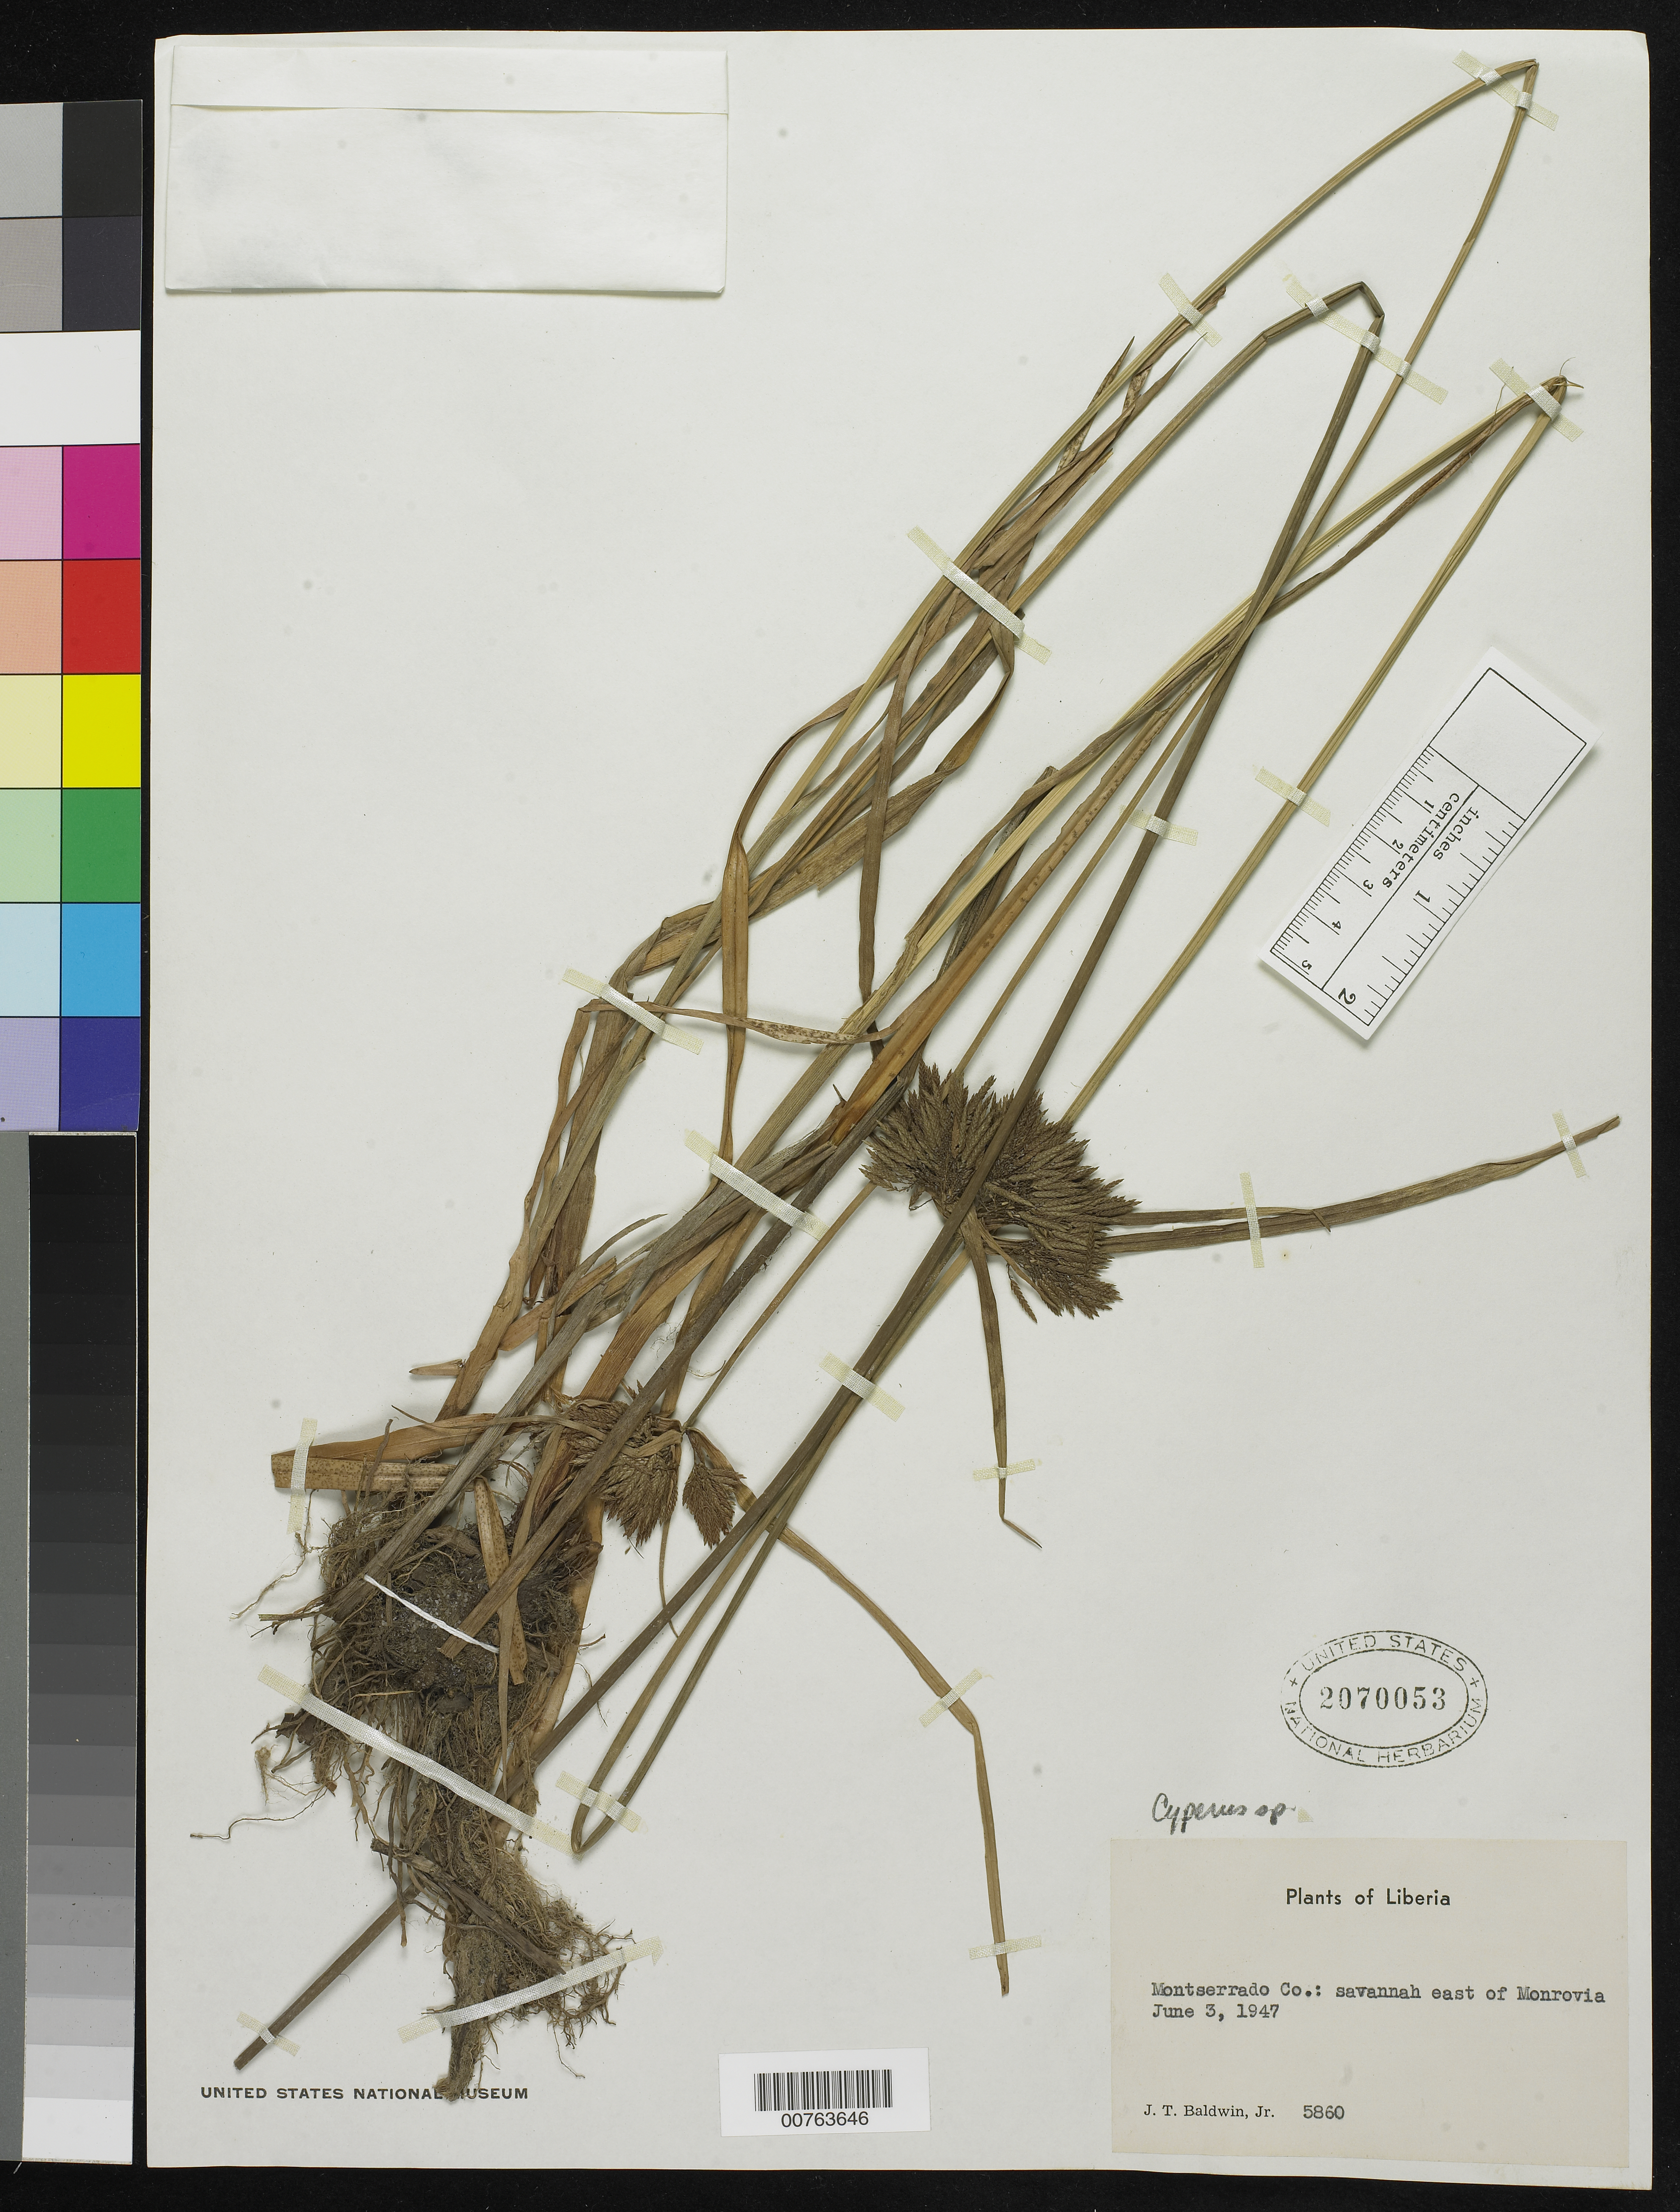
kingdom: Plantae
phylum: Tracheophyta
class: Liliopsida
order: Poales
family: Cyperaceae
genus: Cyperus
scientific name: Cyperus polystachyos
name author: Rottb.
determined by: Strong, Mark T., (BOT), Smithsonian Institution - National Museum of Natural History (UNITED STATES)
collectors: J. T. Baldwin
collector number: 5860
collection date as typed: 03 Jun 1947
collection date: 1947-06-03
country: Liberia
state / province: Montserrado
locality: E of Monrovia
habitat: Savannah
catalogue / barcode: US 2070053